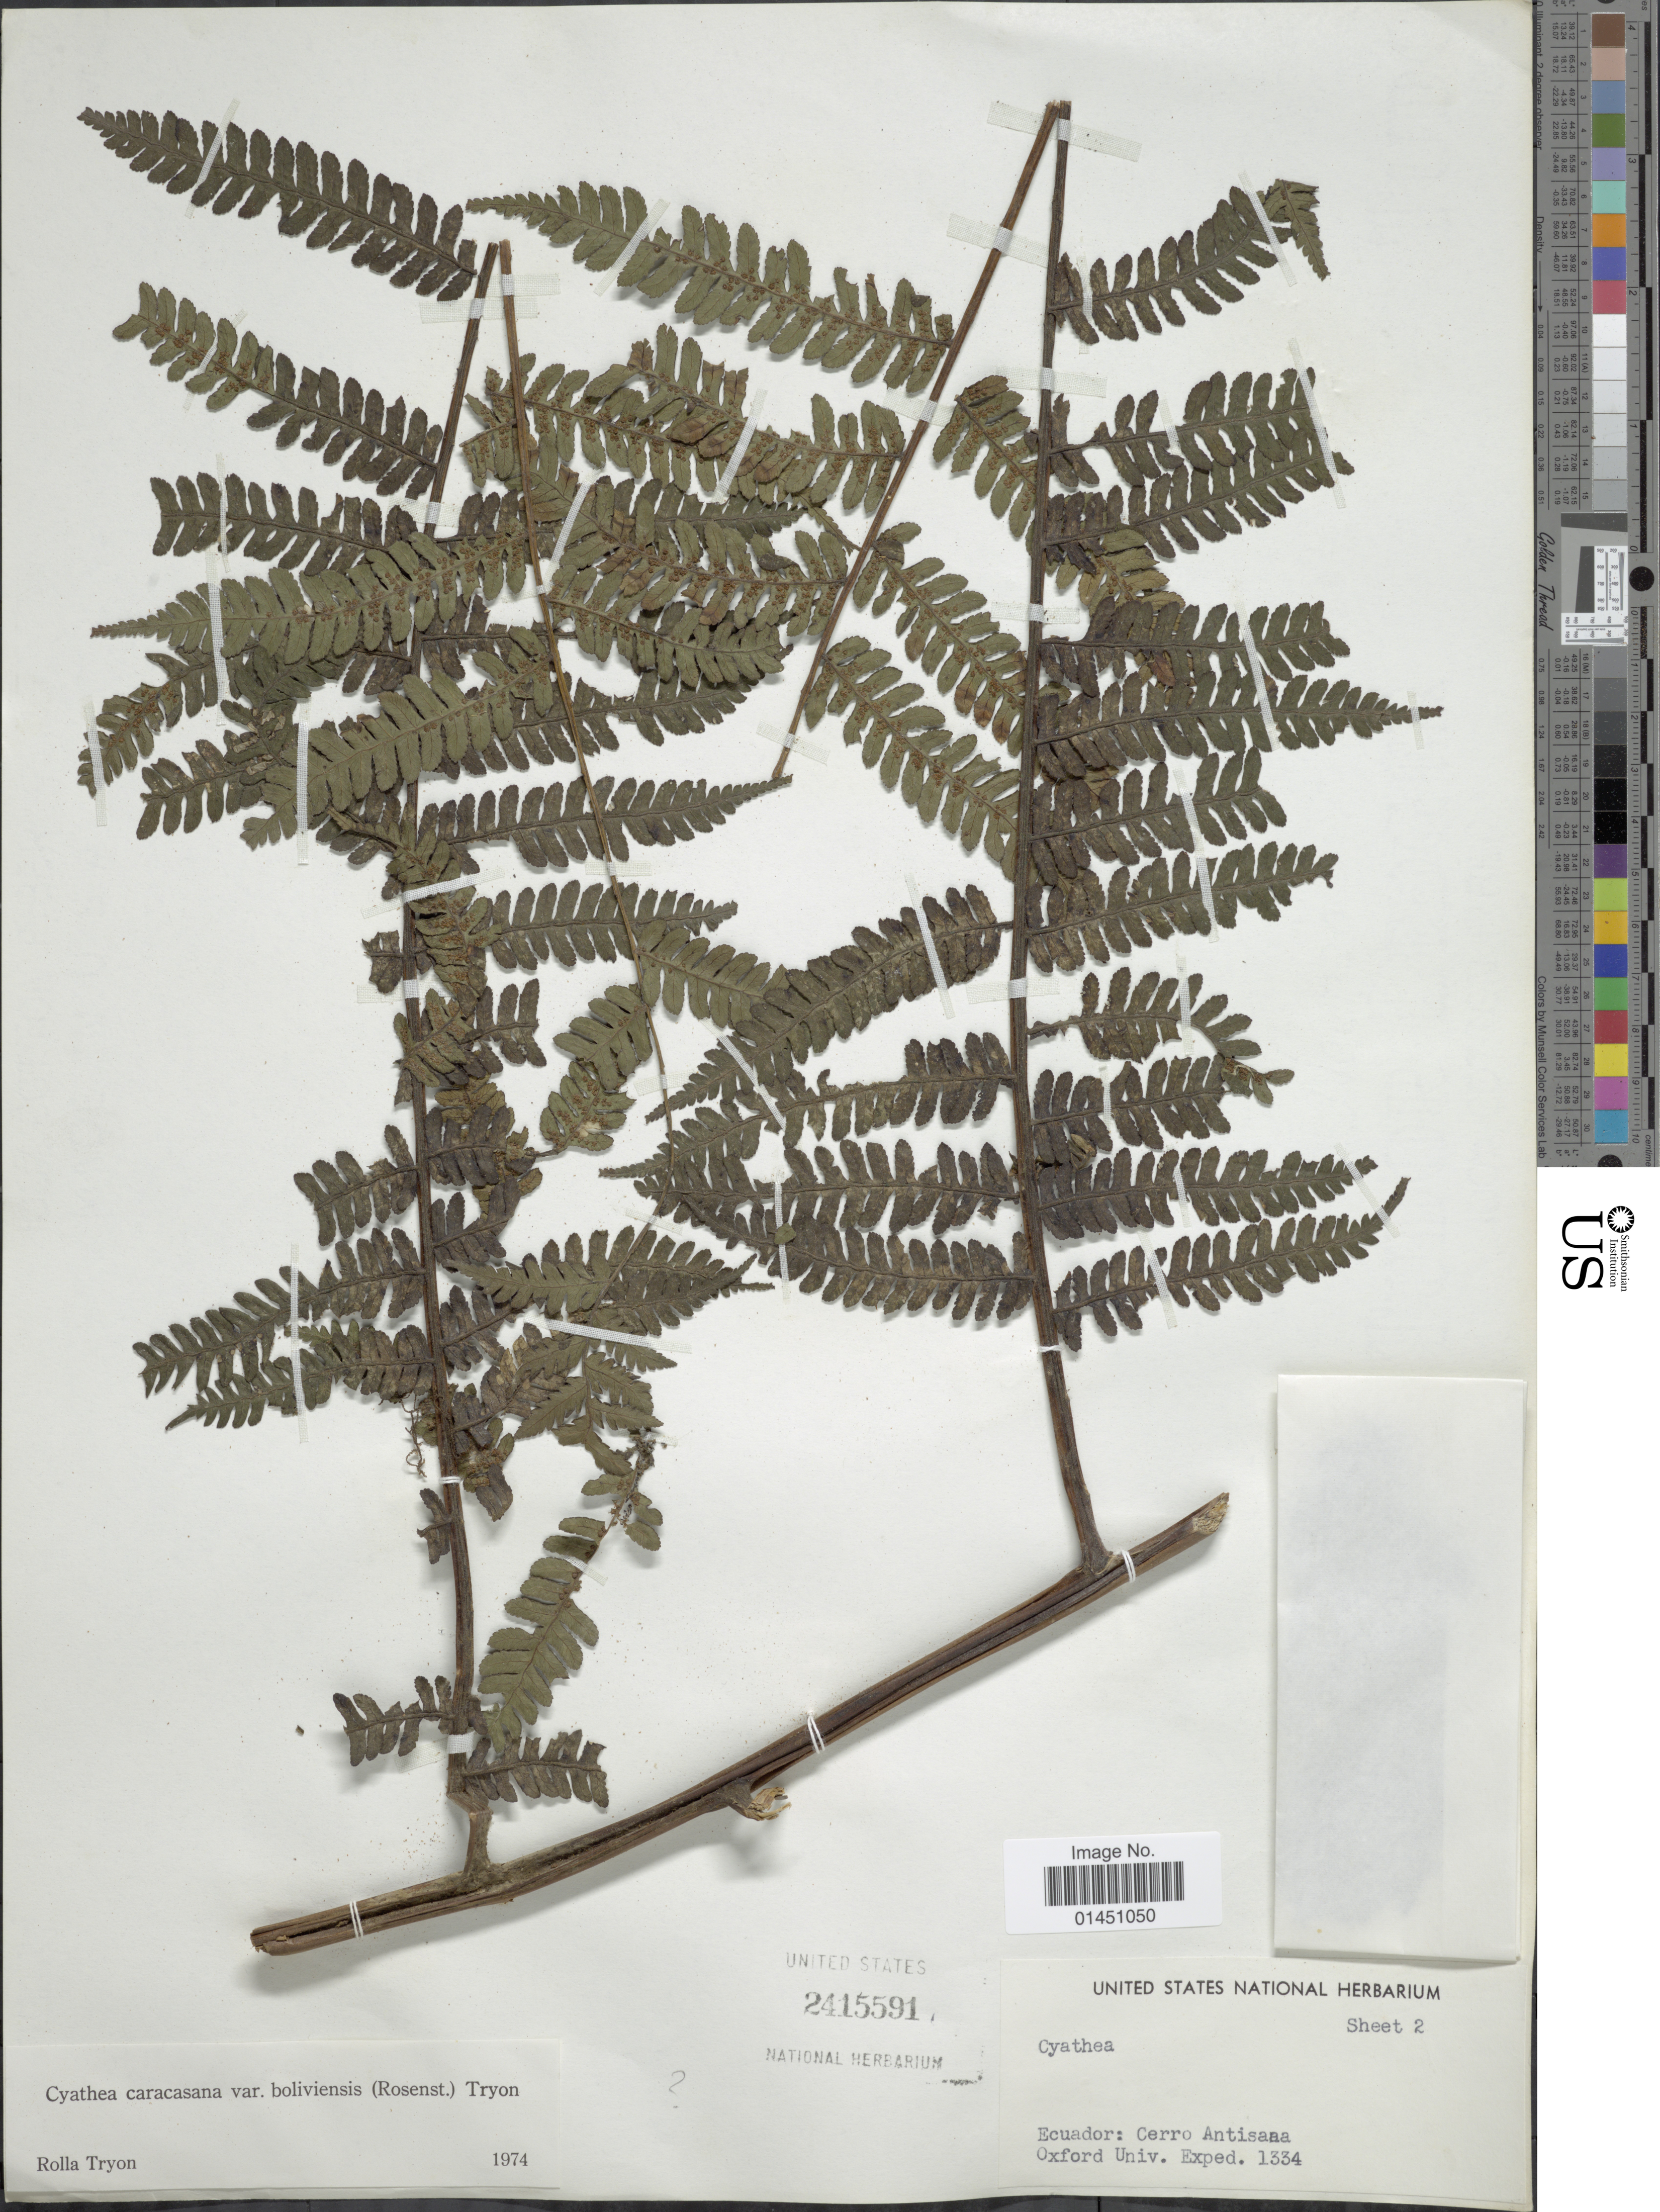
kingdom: Plantae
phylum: Tracheophyta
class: Polypodiopsida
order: Cyatheales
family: Cyatheaceae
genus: Cyathea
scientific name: Cyathea caracasana var. boliviensis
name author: (Rosenst.) R.M. Tryon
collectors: University of Oxford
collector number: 1334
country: Ecuador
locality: Cerro Antisana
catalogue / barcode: US 2415591